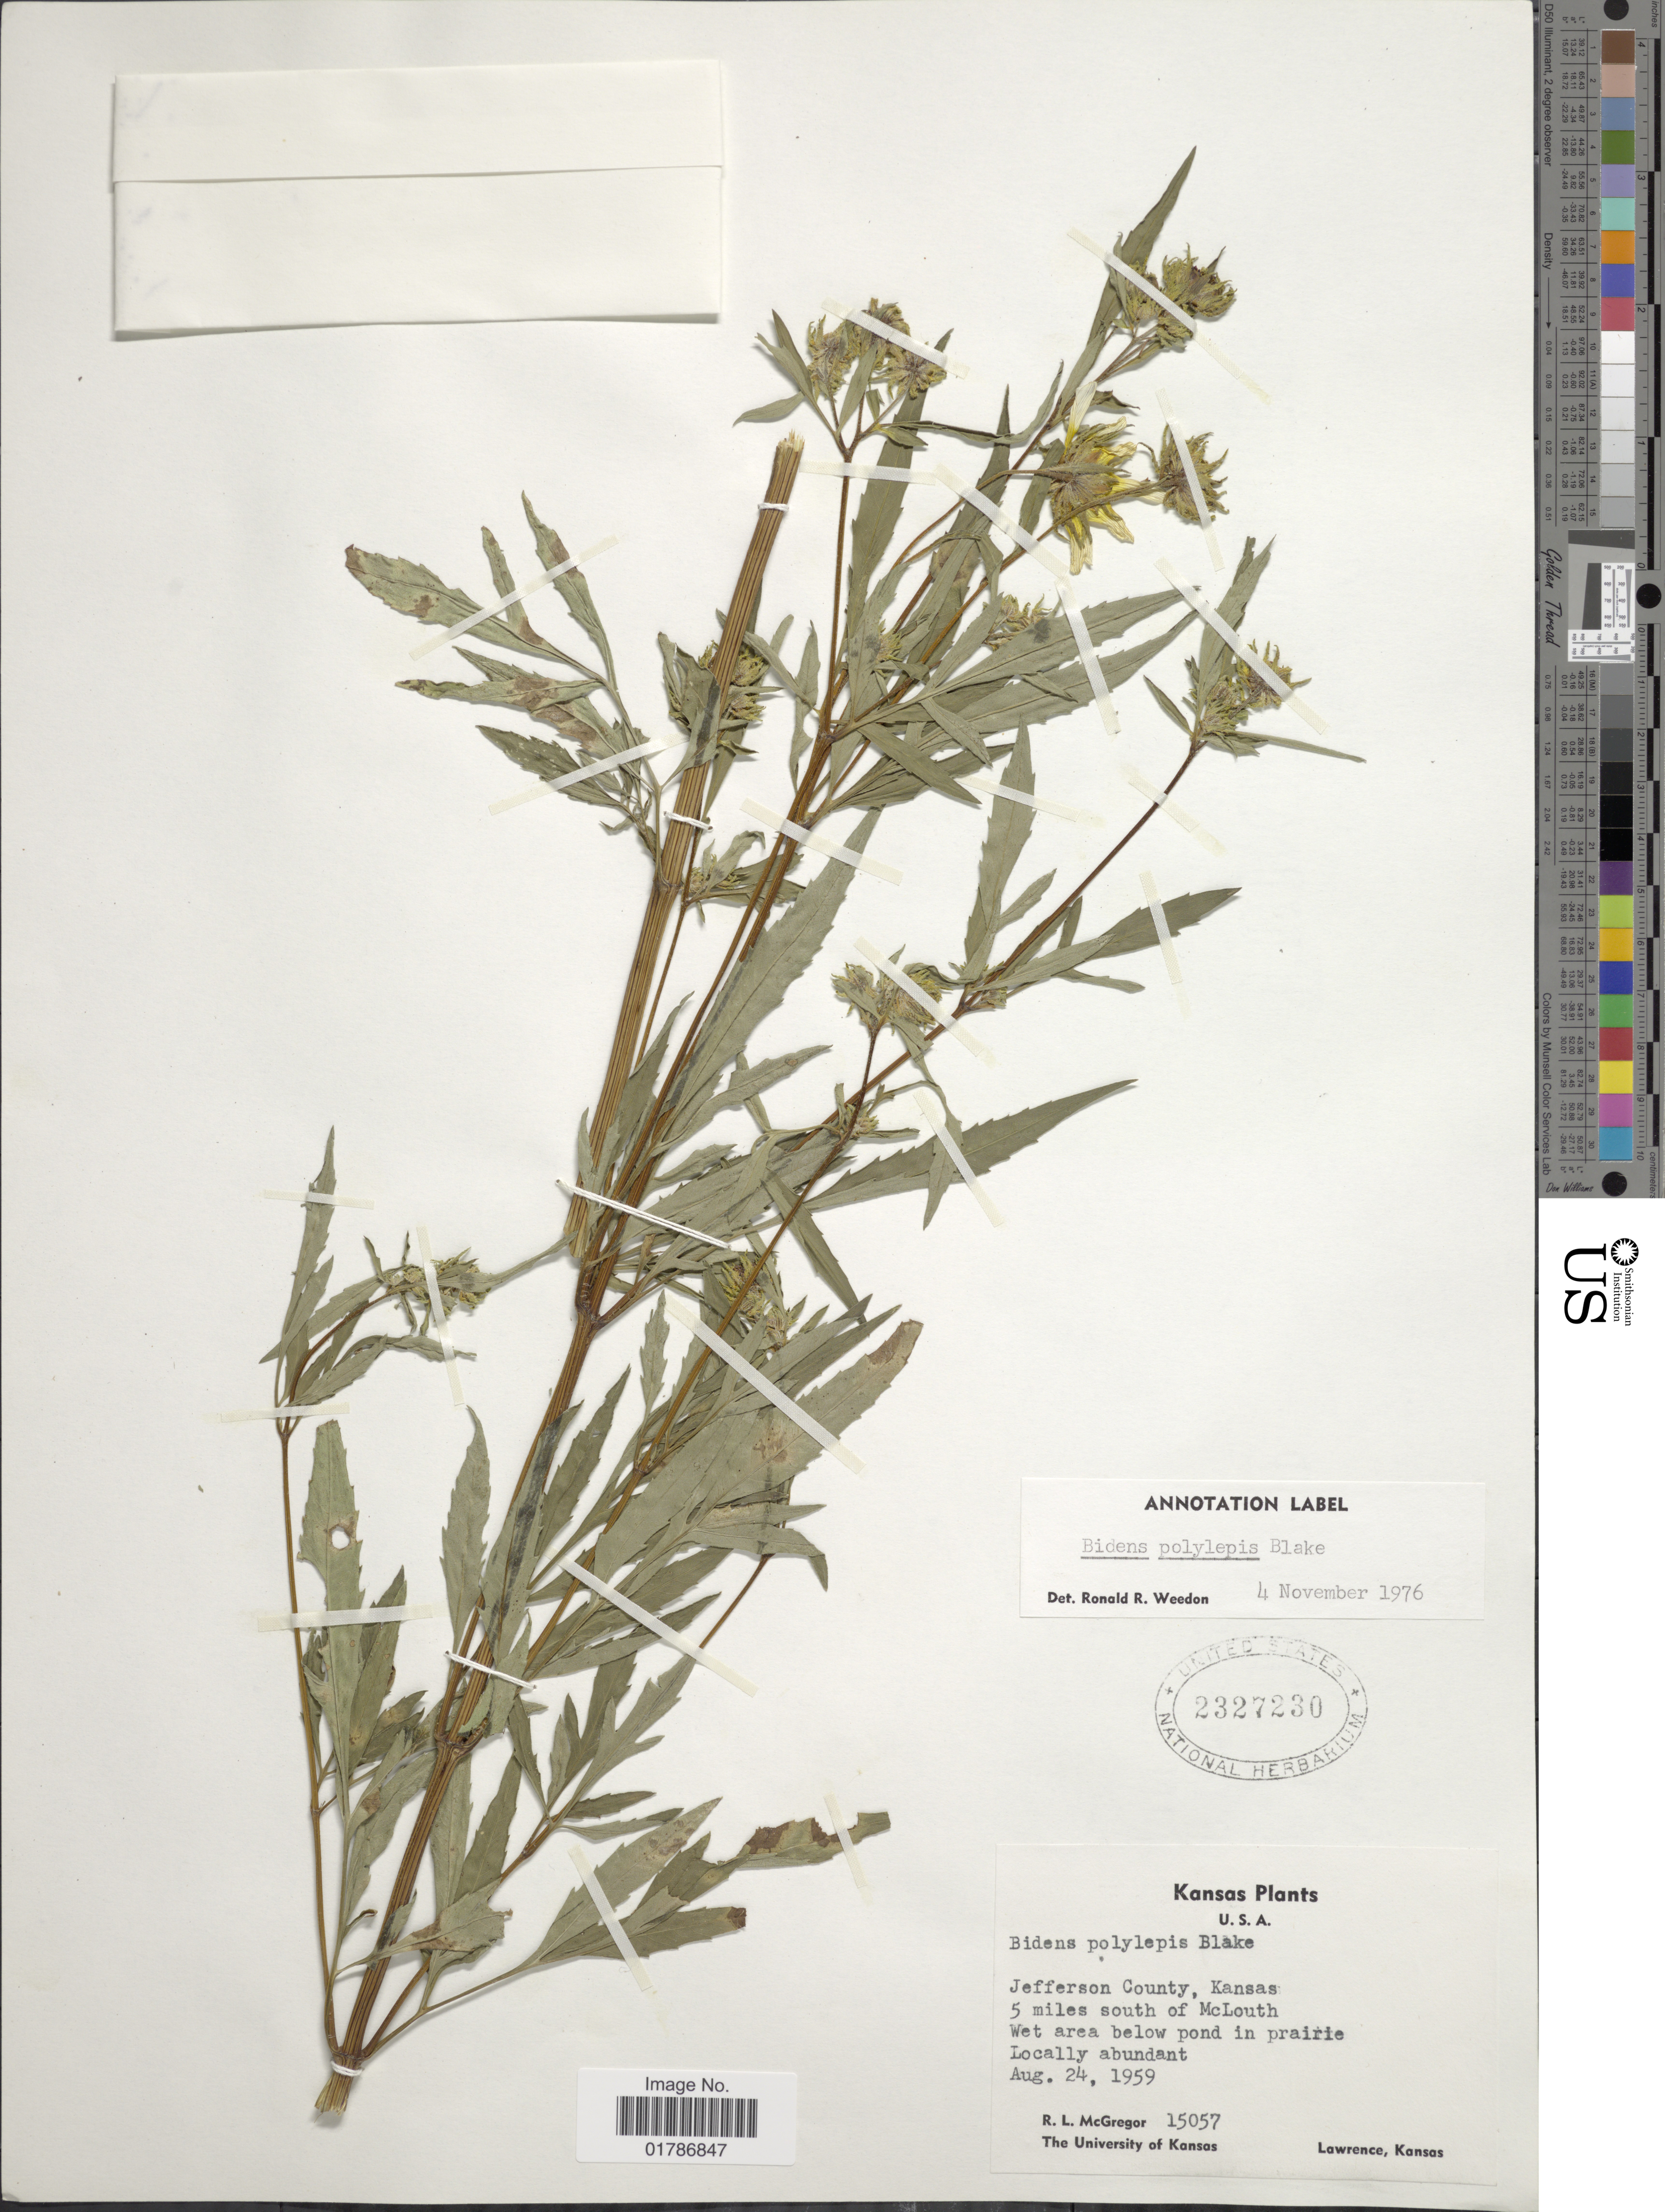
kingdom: Plantae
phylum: Tracheophyta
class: Magnoliopsida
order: Asterales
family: Asteraceae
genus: Bidens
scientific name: Bidens polylepis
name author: S.F. Blake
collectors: R. McGregor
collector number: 15057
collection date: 1959-08-24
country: United States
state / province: Kansas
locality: Jefferson County, Kansas, 5 miles south of McLouth, Lawrence, Kansas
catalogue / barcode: US 2327230